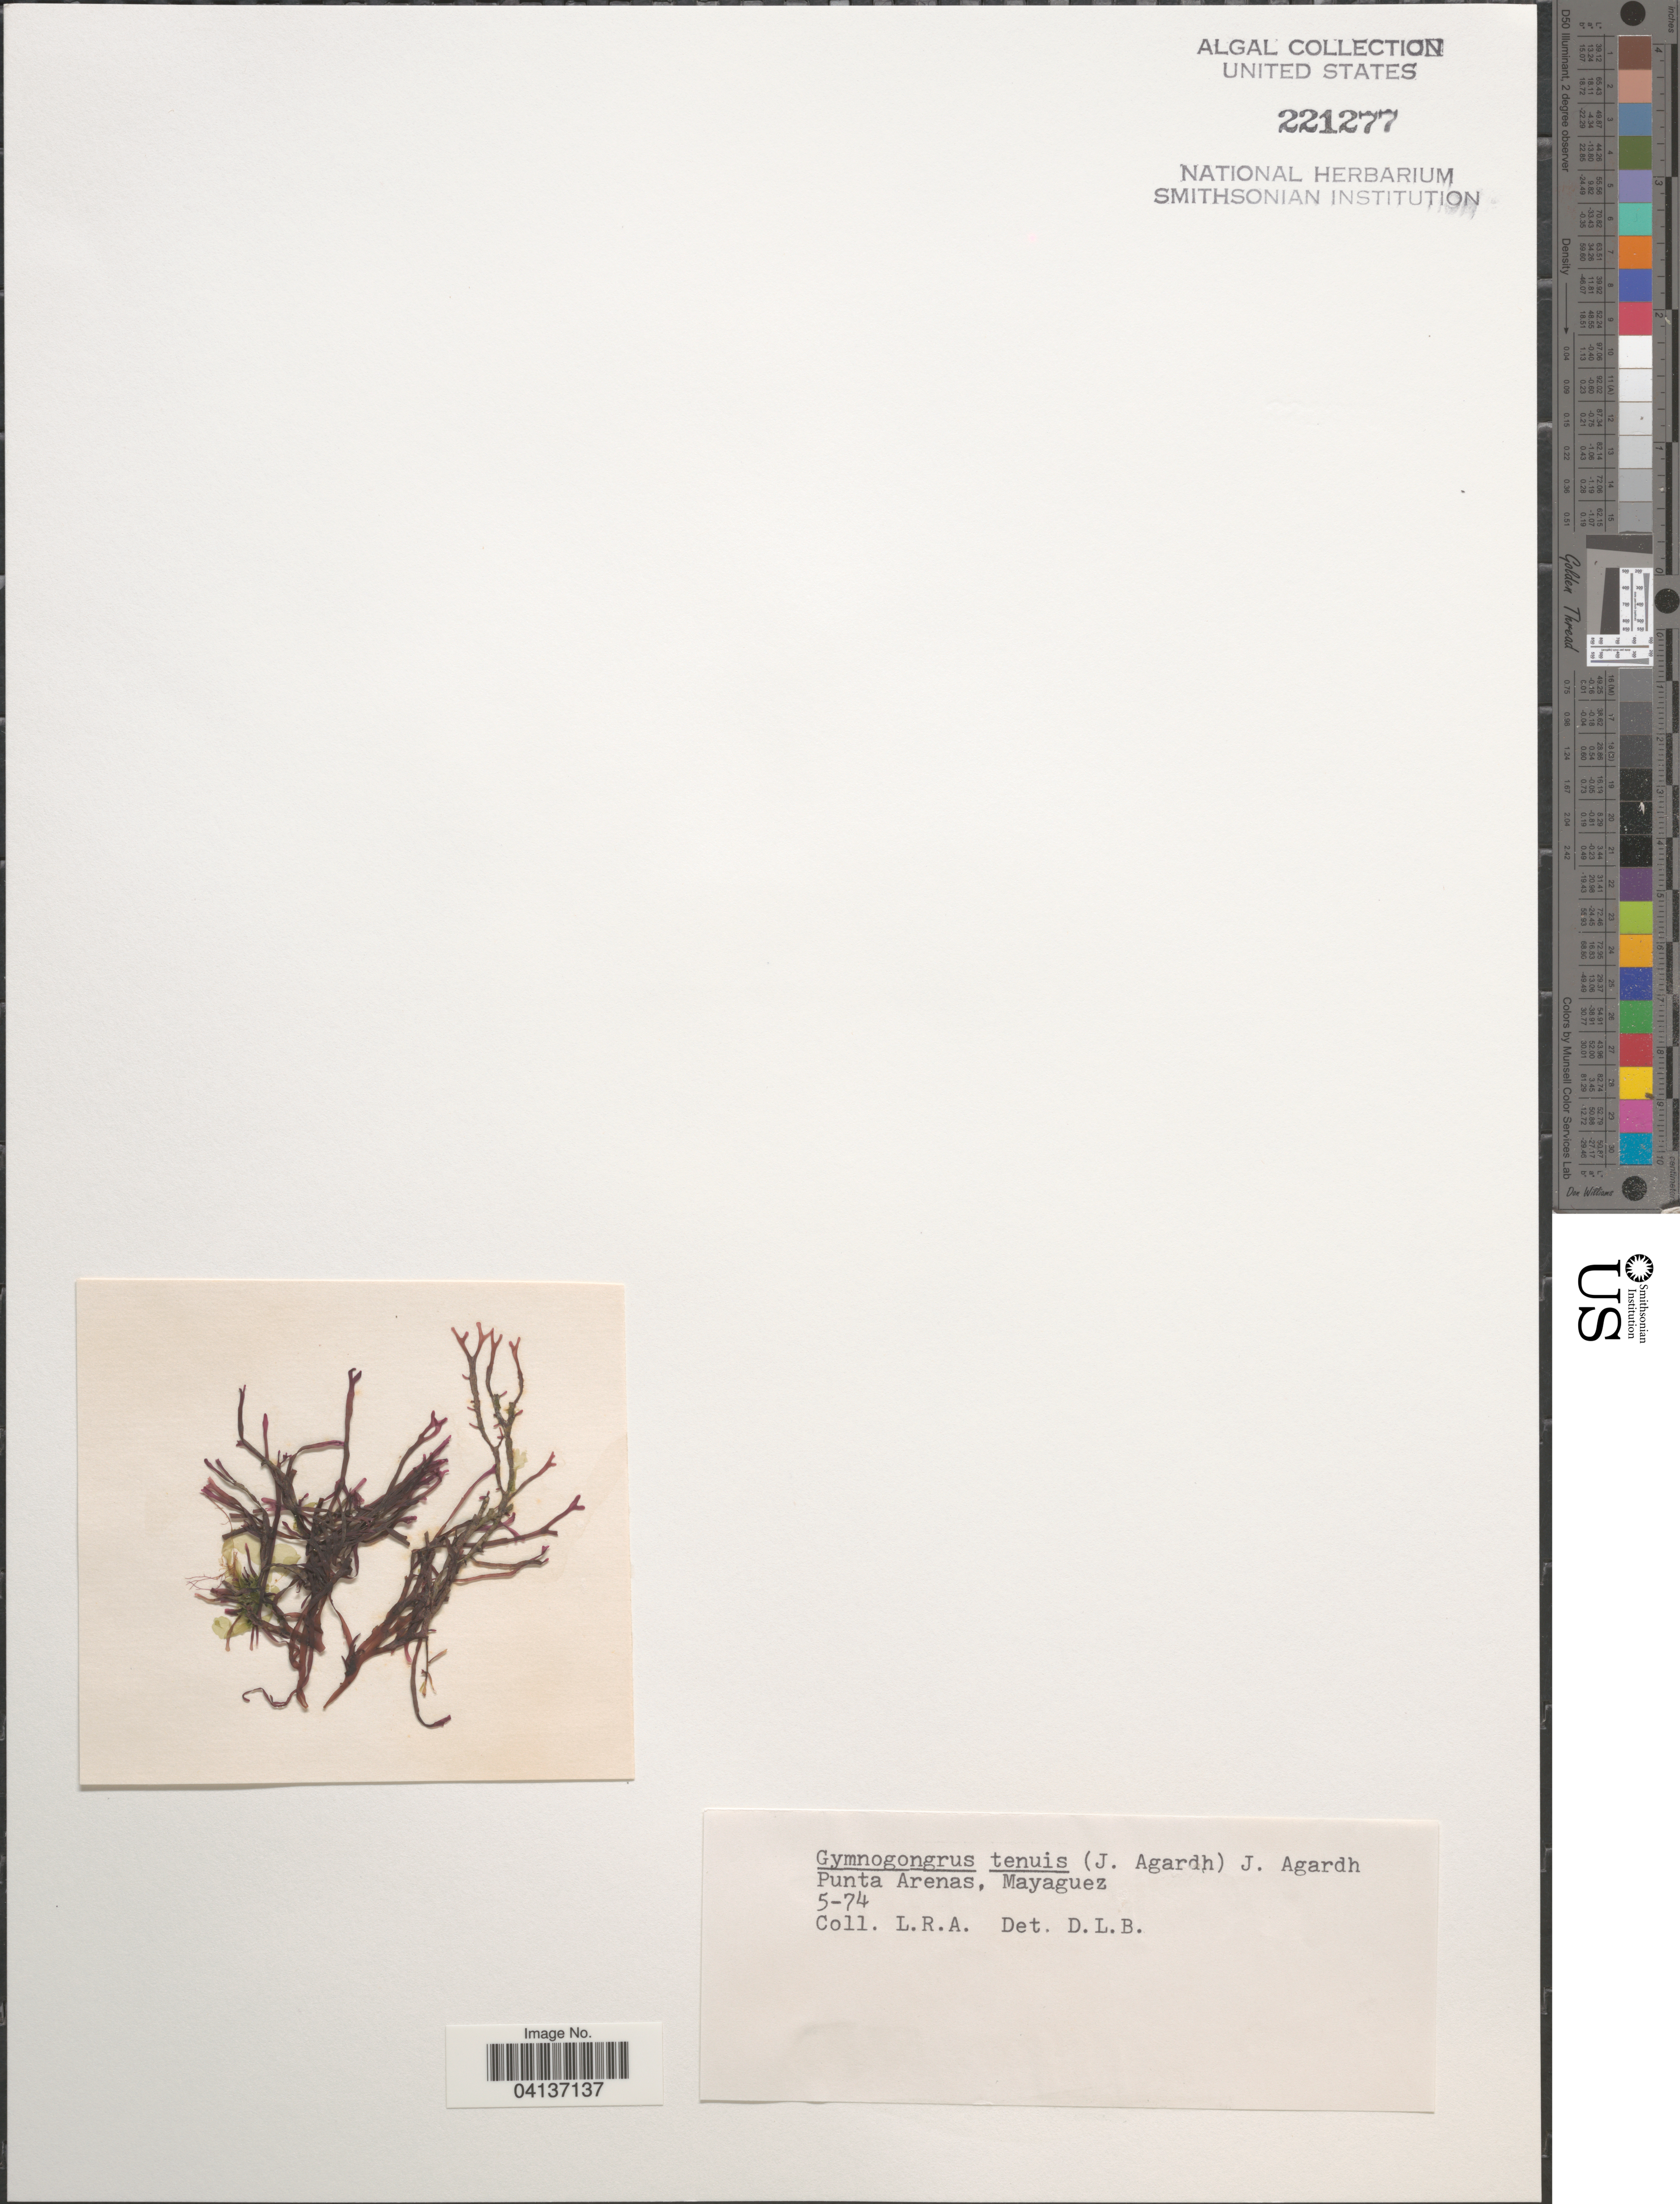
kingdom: Plantae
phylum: Rhodophyta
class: Florideophyceae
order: Gigartinales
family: Phyllophoraceae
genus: Gymnogongrus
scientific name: Gymnogongrus tenuis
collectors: L. R. A.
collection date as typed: Transcribed d/m/y: /5/74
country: Puerto Rico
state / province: Mayagüez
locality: Punta Arenas.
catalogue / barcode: US 221277